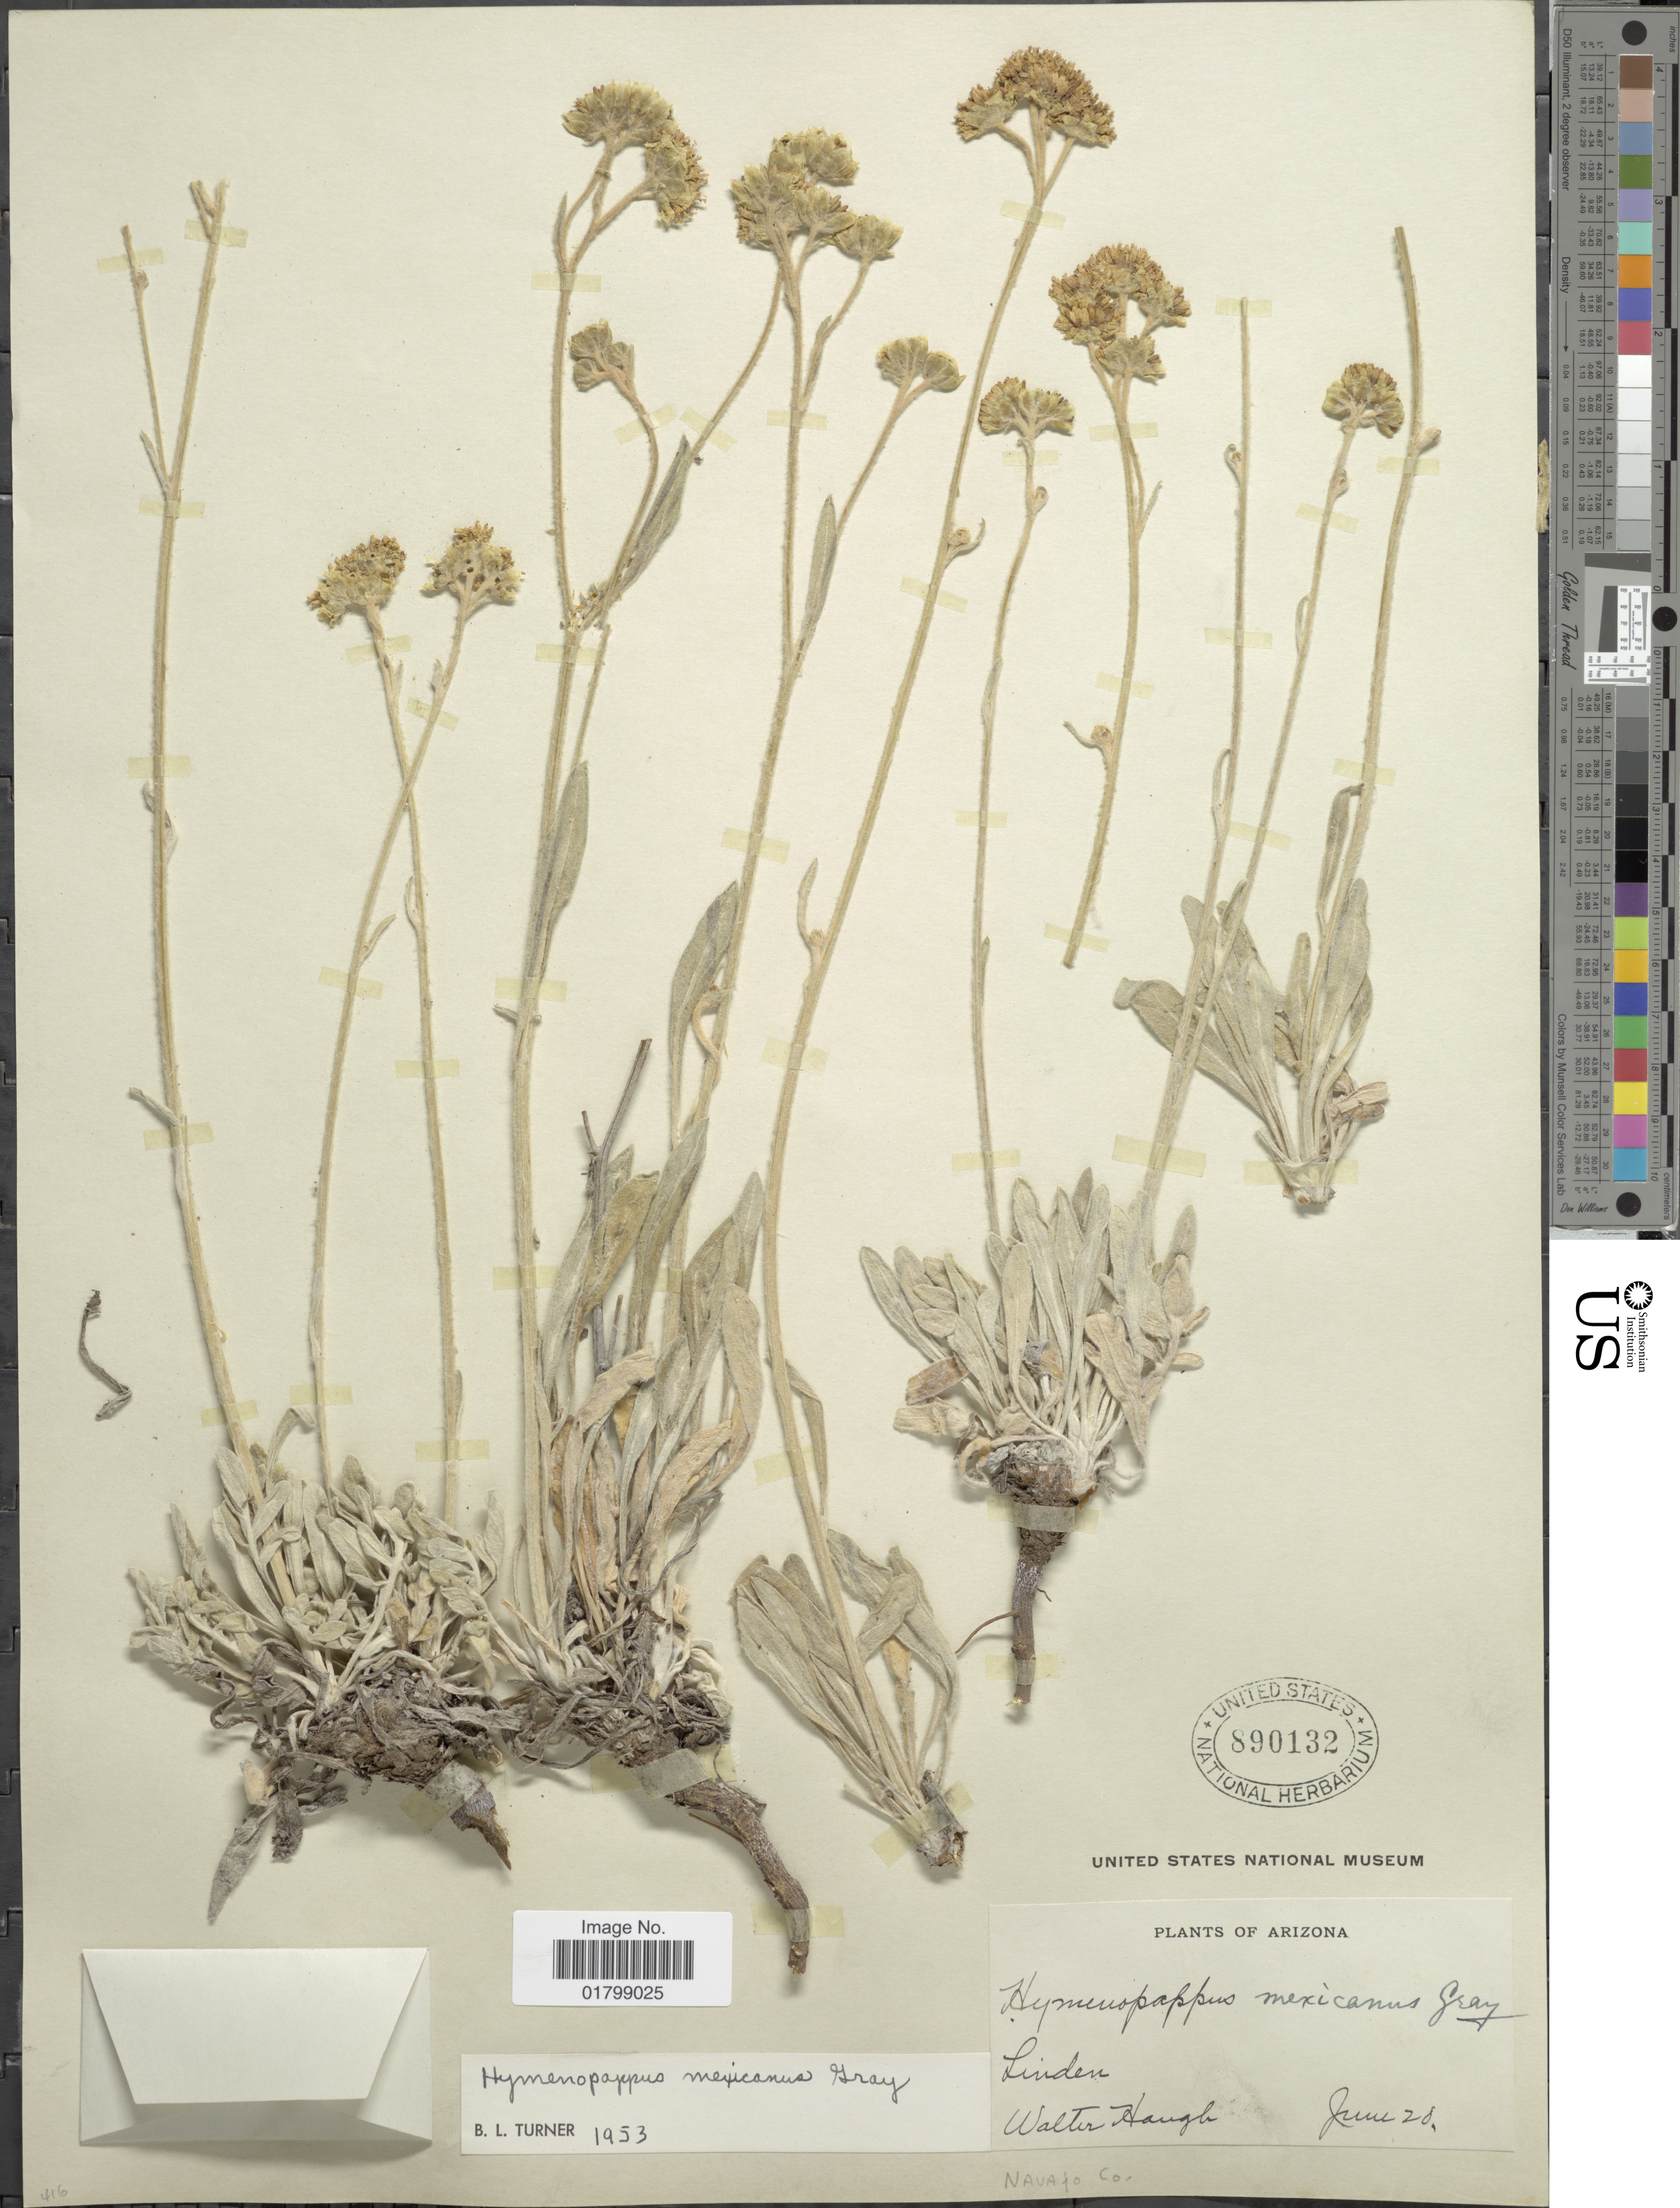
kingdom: Plantae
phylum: Tracheophyta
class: Magnoliopsida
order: Asterales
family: Asteraceae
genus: Hymenopappus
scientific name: Hymenopappus mexicanus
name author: A. Gray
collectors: W. Hough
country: United States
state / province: Arizona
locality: Linden, Navajo Co.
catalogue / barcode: US 890132